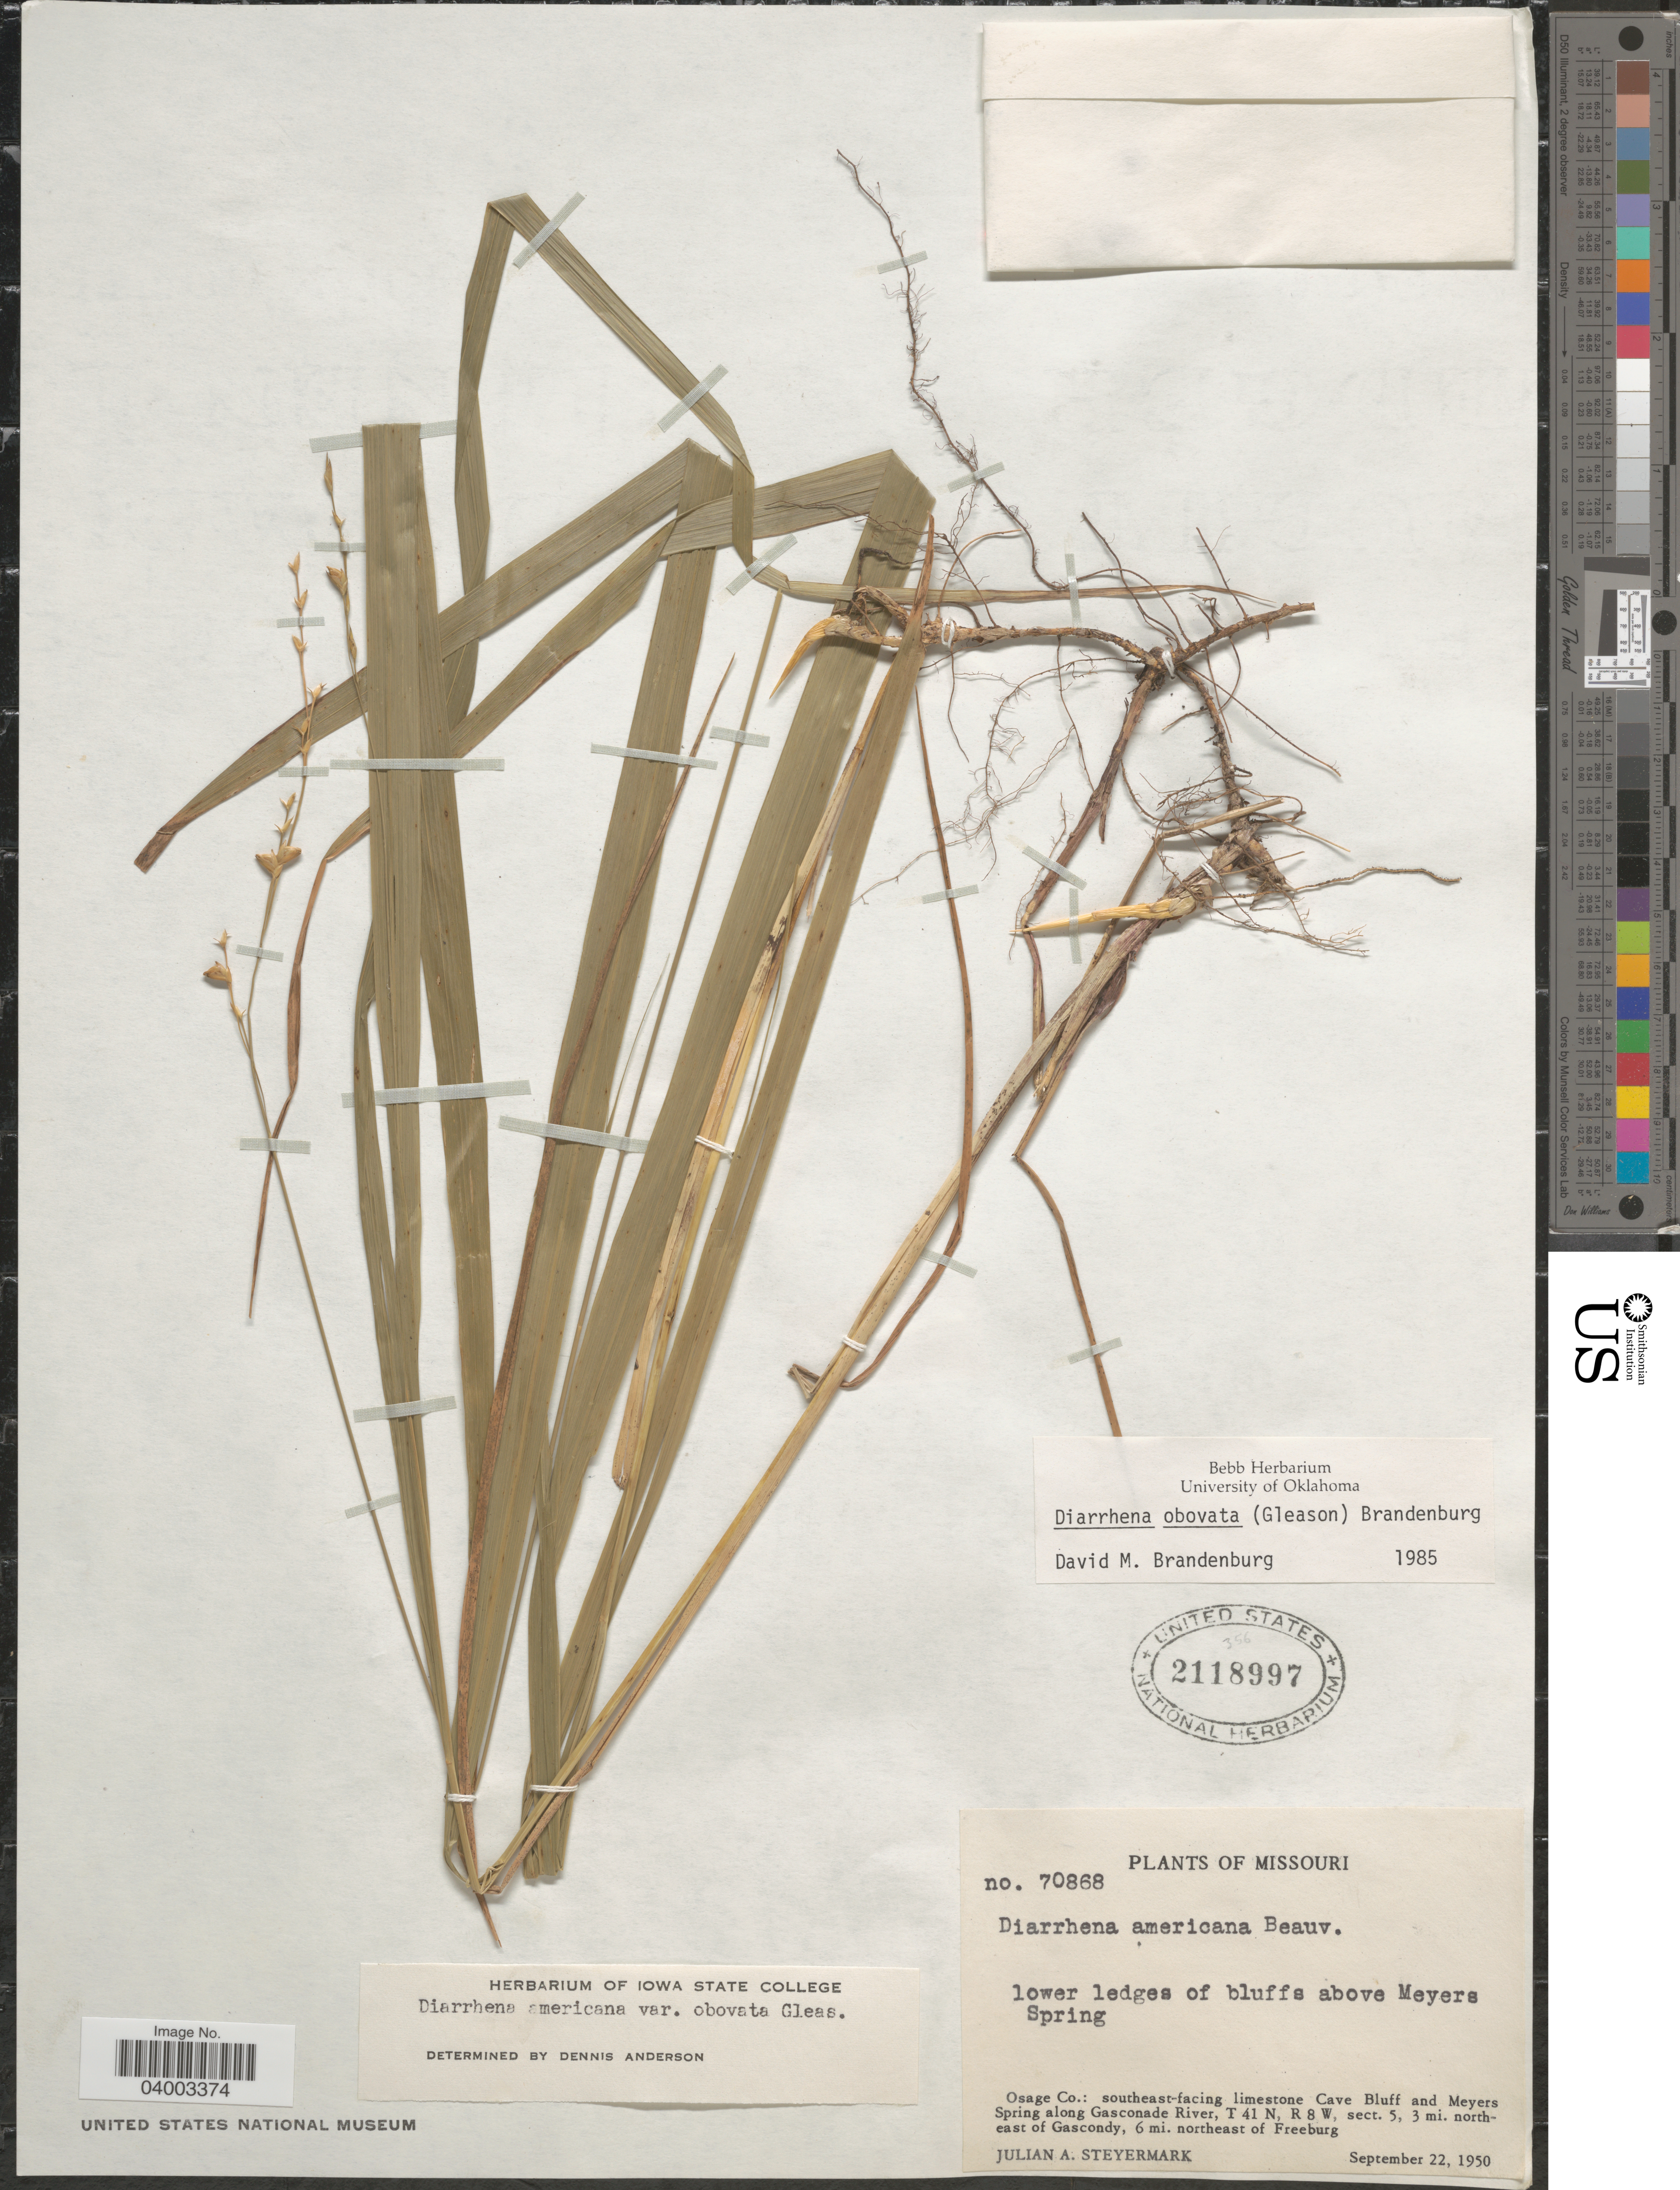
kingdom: Plantae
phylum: Tracheophyta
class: Liliopsida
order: Poales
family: Poaceae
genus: Diarrhena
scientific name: Diarrhena obovata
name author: (Gleason) Brandenburg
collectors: J. Steyermark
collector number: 70868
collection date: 1950-09-22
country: United States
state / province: Missouri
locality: Lower ledges of bluffs above Meyers Spring. Osage Co.: southeast-facing limestone Cave Bluff and Meyers Spring along Gasconade River, T 41 N, R 8 W, sect. 5, 3 mi. north-east of Gascondy, 6 mi. northeast of Freeburg.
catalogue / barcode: US 2118997